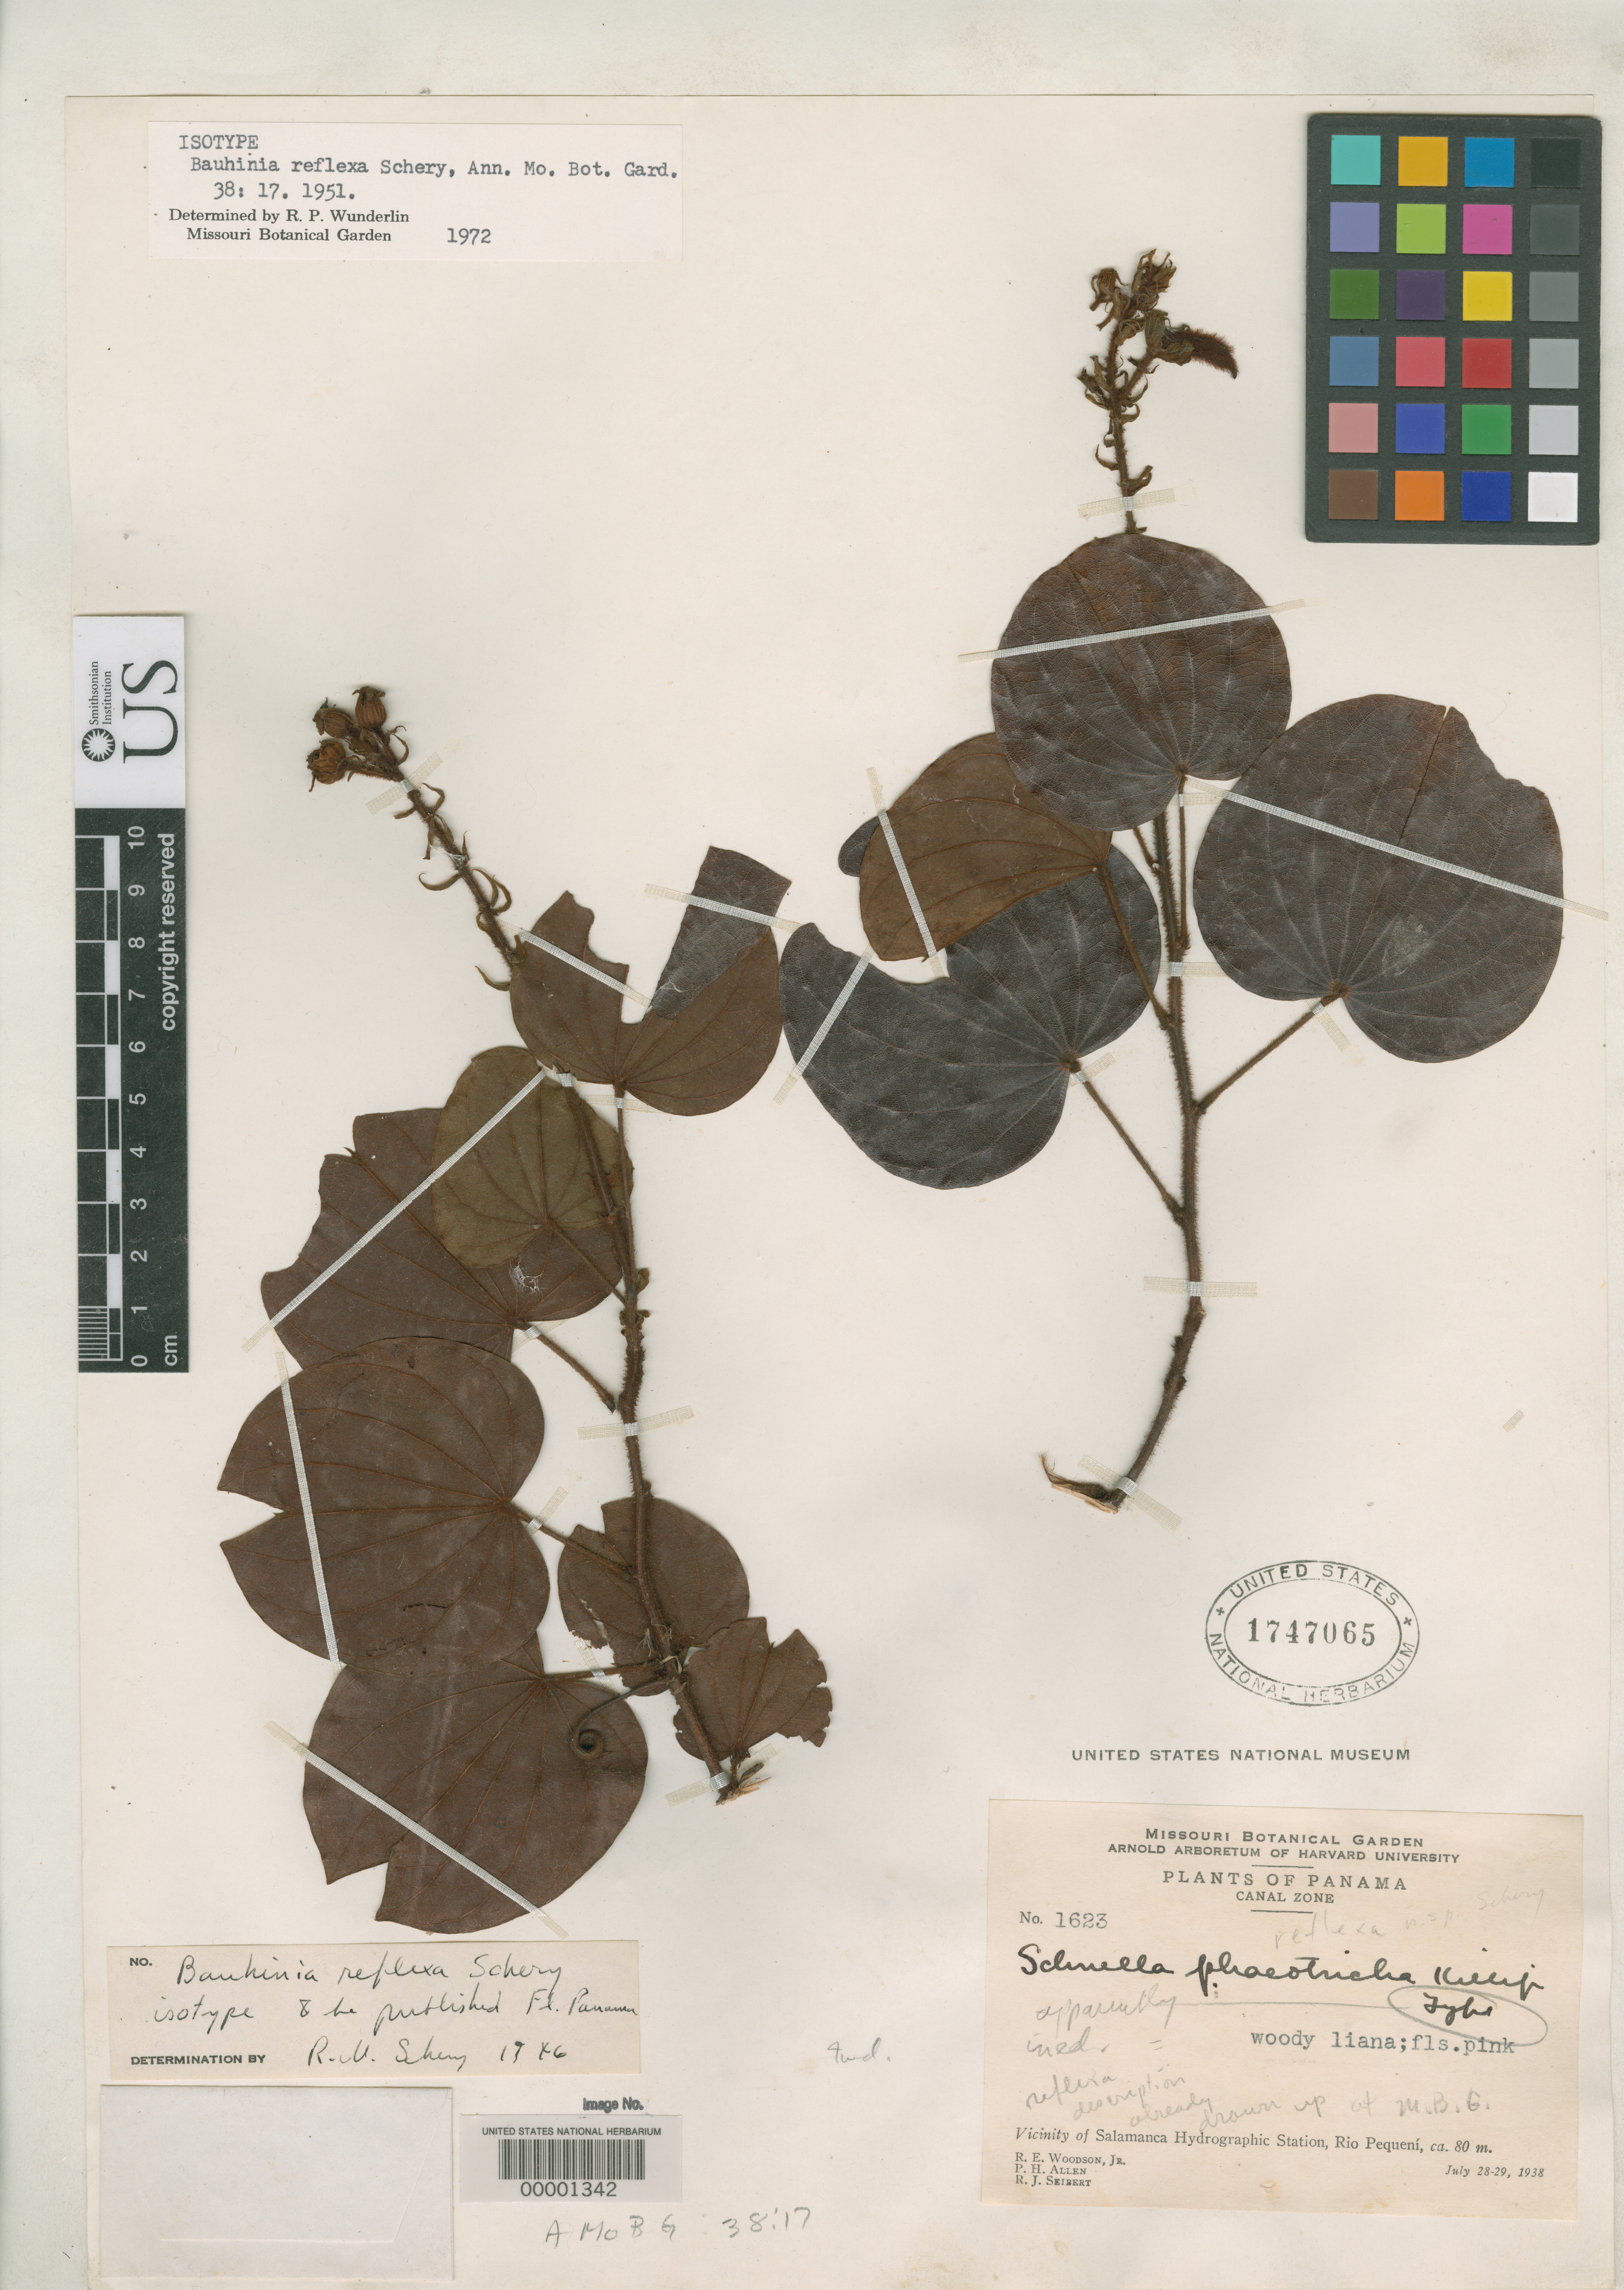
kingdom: Plantae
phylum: Tracheophyta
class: Magnoliopsida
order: Fabales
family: Fabaceae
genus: Bauhinia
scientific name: Bauhinia reflexa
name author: Schery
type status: Isotype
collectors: R. E. Woodson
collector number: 1623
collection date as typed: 28 Jul 1938 to 29 Jul 1938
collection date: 1938-07-28/1938-07-29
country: Panama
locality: Salamanca Hydrographic Station, Rio Pequeni.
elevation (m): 80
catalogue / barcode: US 1747065